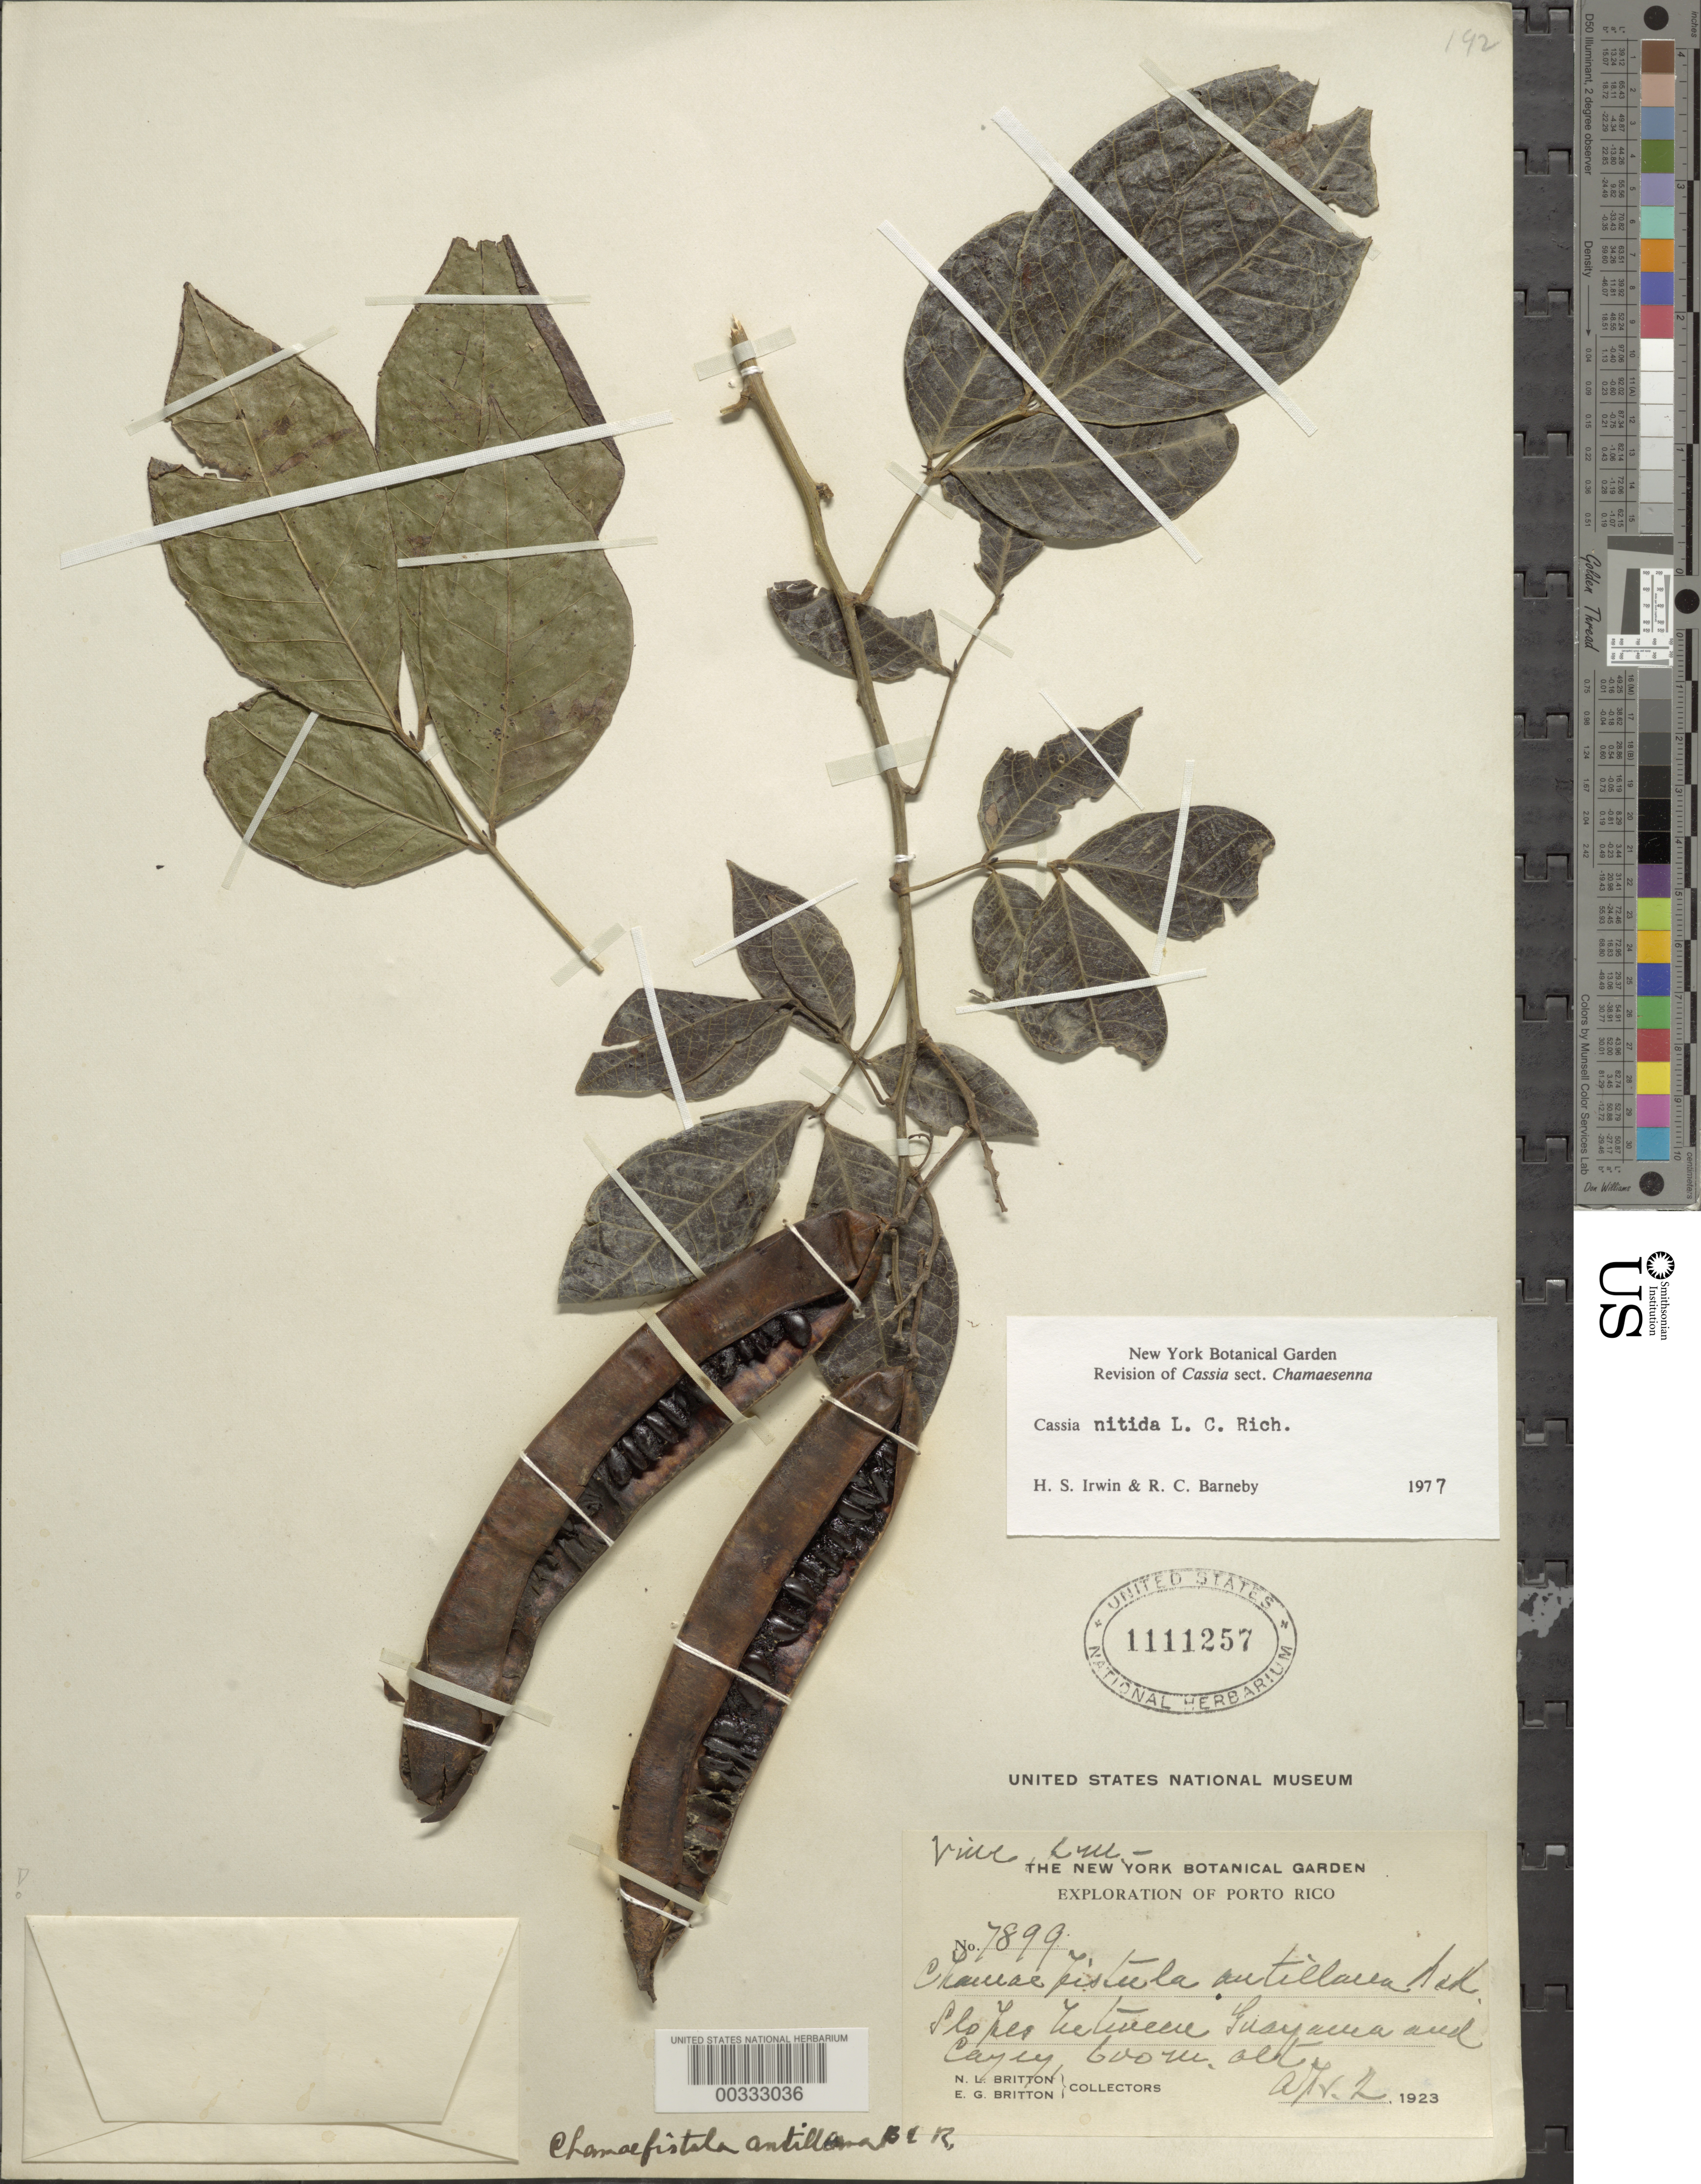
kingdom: Plantae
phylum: Tracheophyta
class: Magnoliopsida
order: Fabales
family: Fabaceae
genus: Senna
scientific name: Senna nitida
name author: (Rich.) H.S. Irwin & Barneby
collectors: N. Britton & E. G. Britton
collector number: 7899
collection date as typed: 02 Apr 1923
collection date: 1923-04-02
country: Puerto Rico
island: Greater Antilles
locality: Between fusyauea and cayey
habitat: Slopes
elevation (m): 600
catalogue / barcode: US 1111257